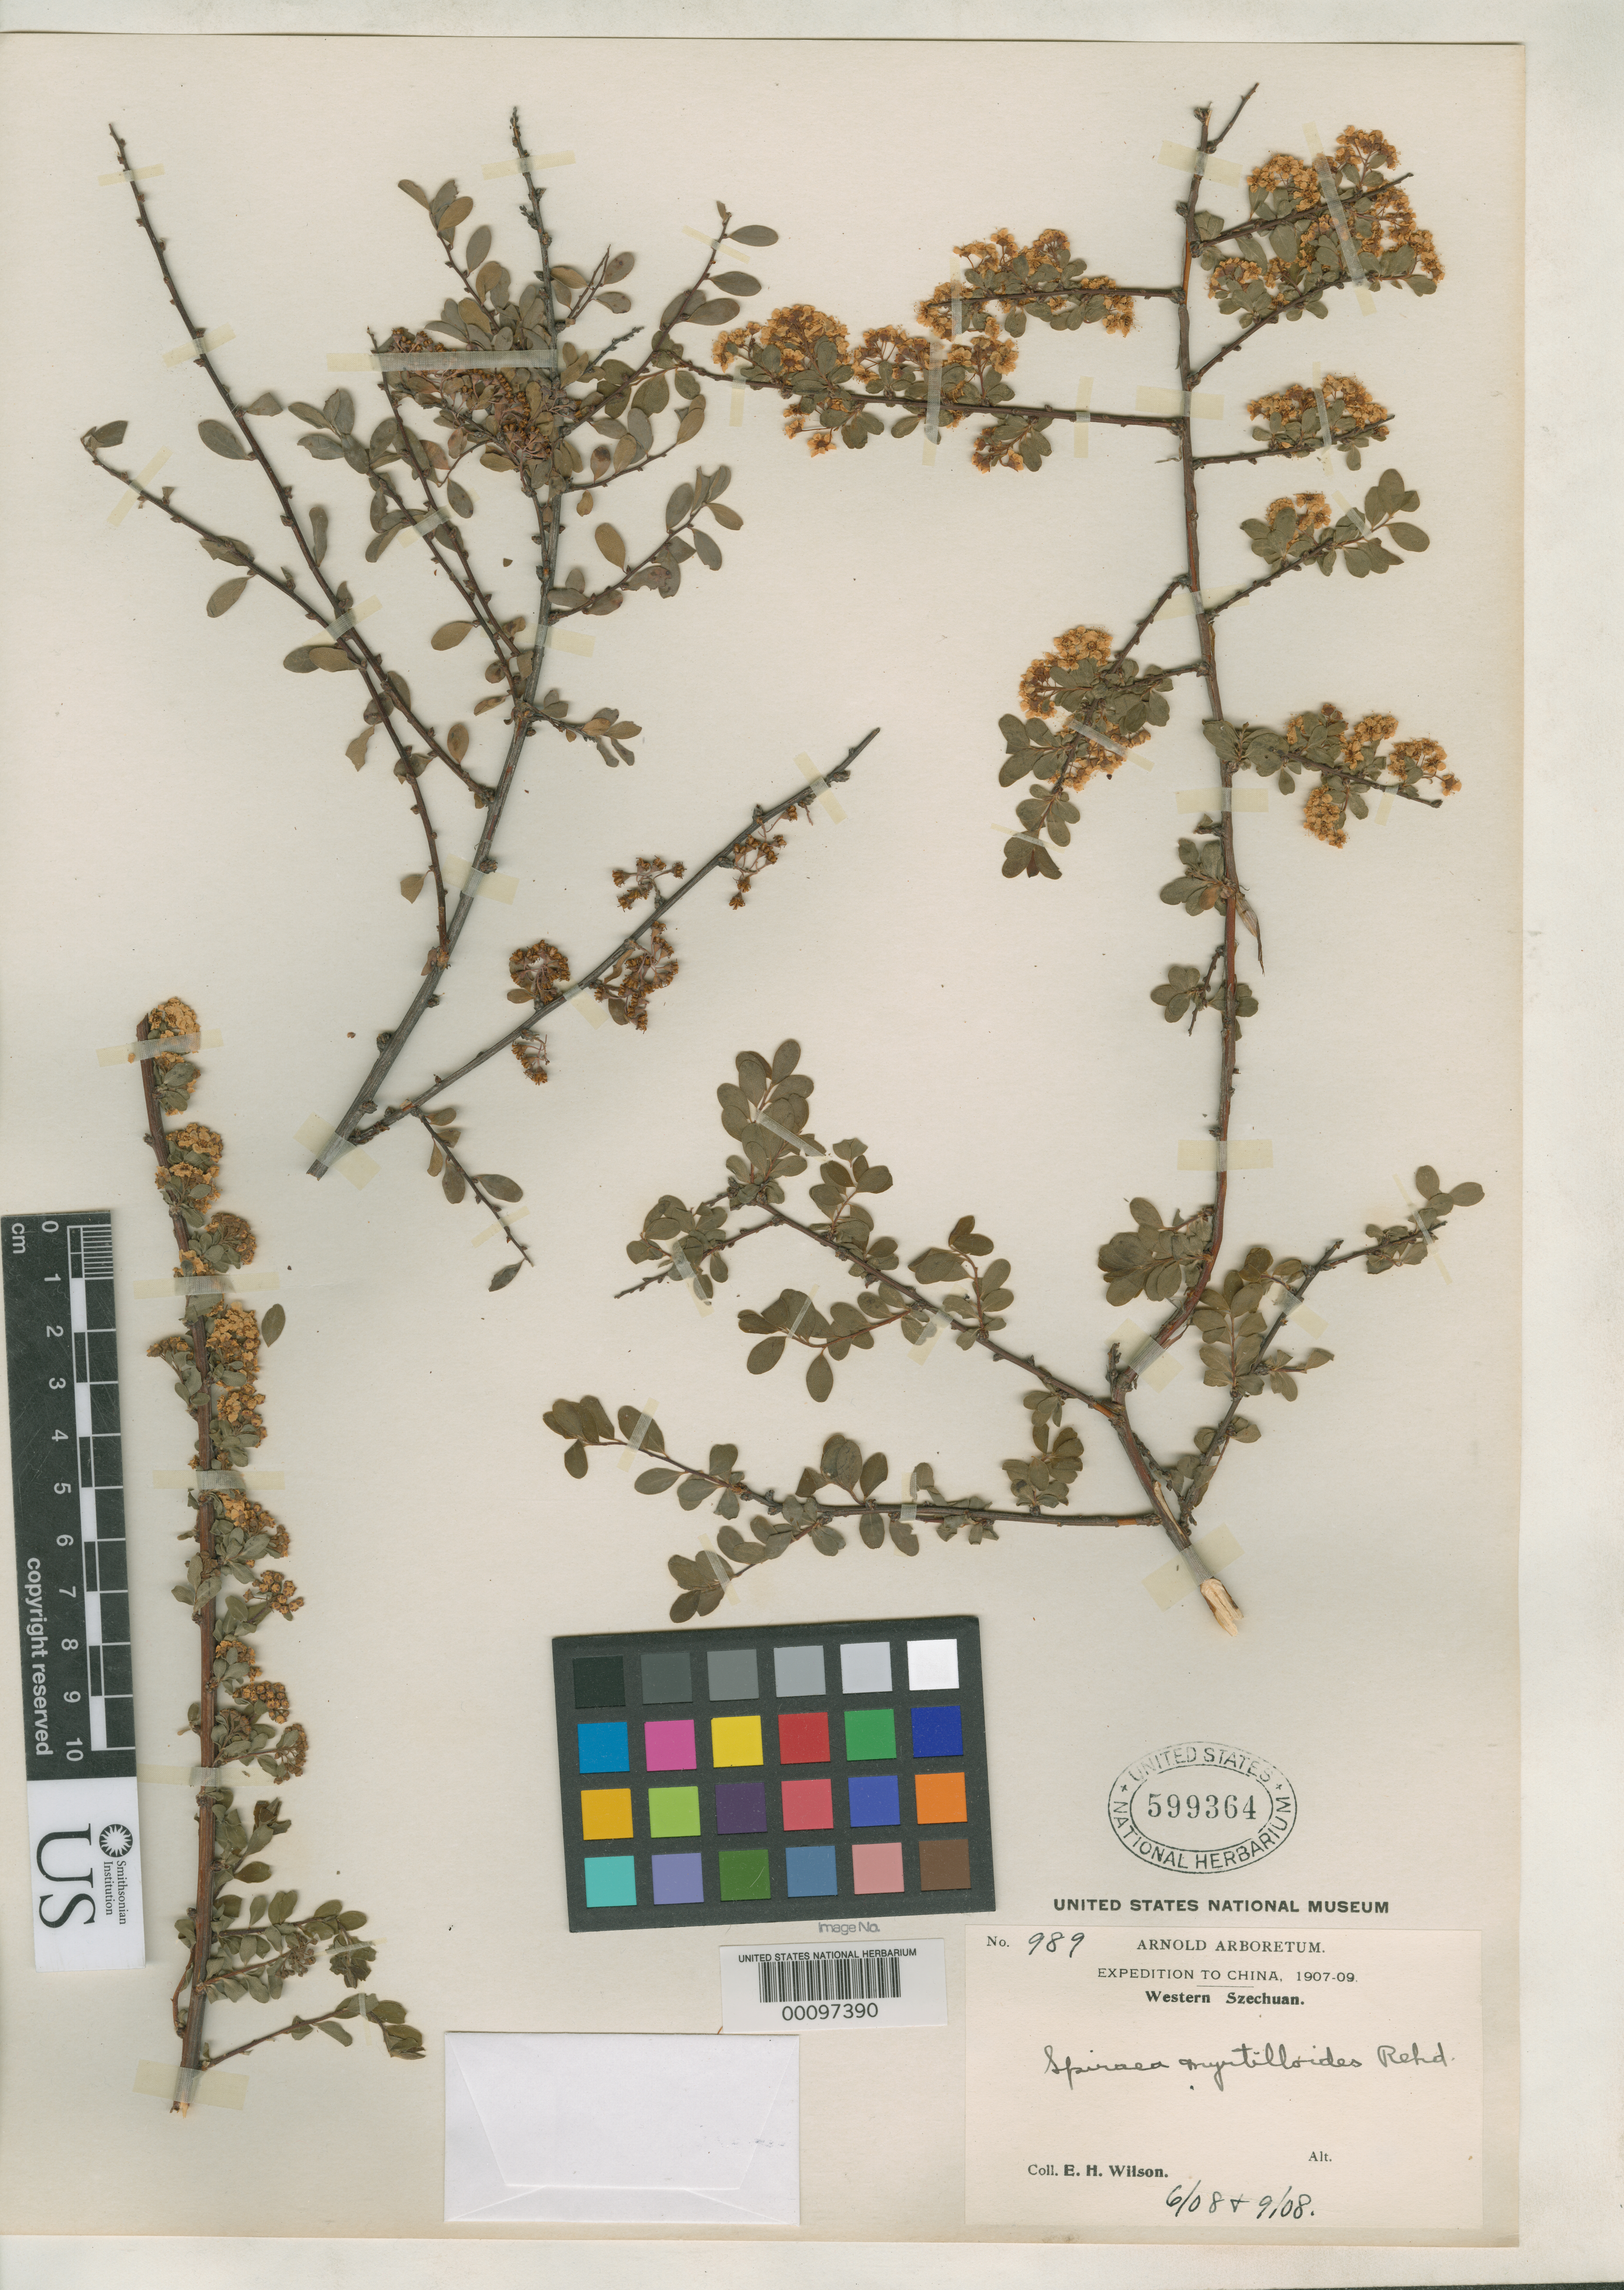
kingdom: Plantae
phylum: Tracheophyta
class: Magnoliopsida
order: Rosales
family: Rosaceae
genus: Spiraea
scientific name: Spiraea myrtilloides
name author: Rehder in Sarg.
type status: Isotype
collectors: E. H. Wilson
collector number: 989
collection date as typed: Jun 1908 and -- Sep 1908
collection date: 1908-06,1908-09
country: China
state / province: Sichuan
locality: Near Tachien-lu.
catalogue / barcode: US 599364